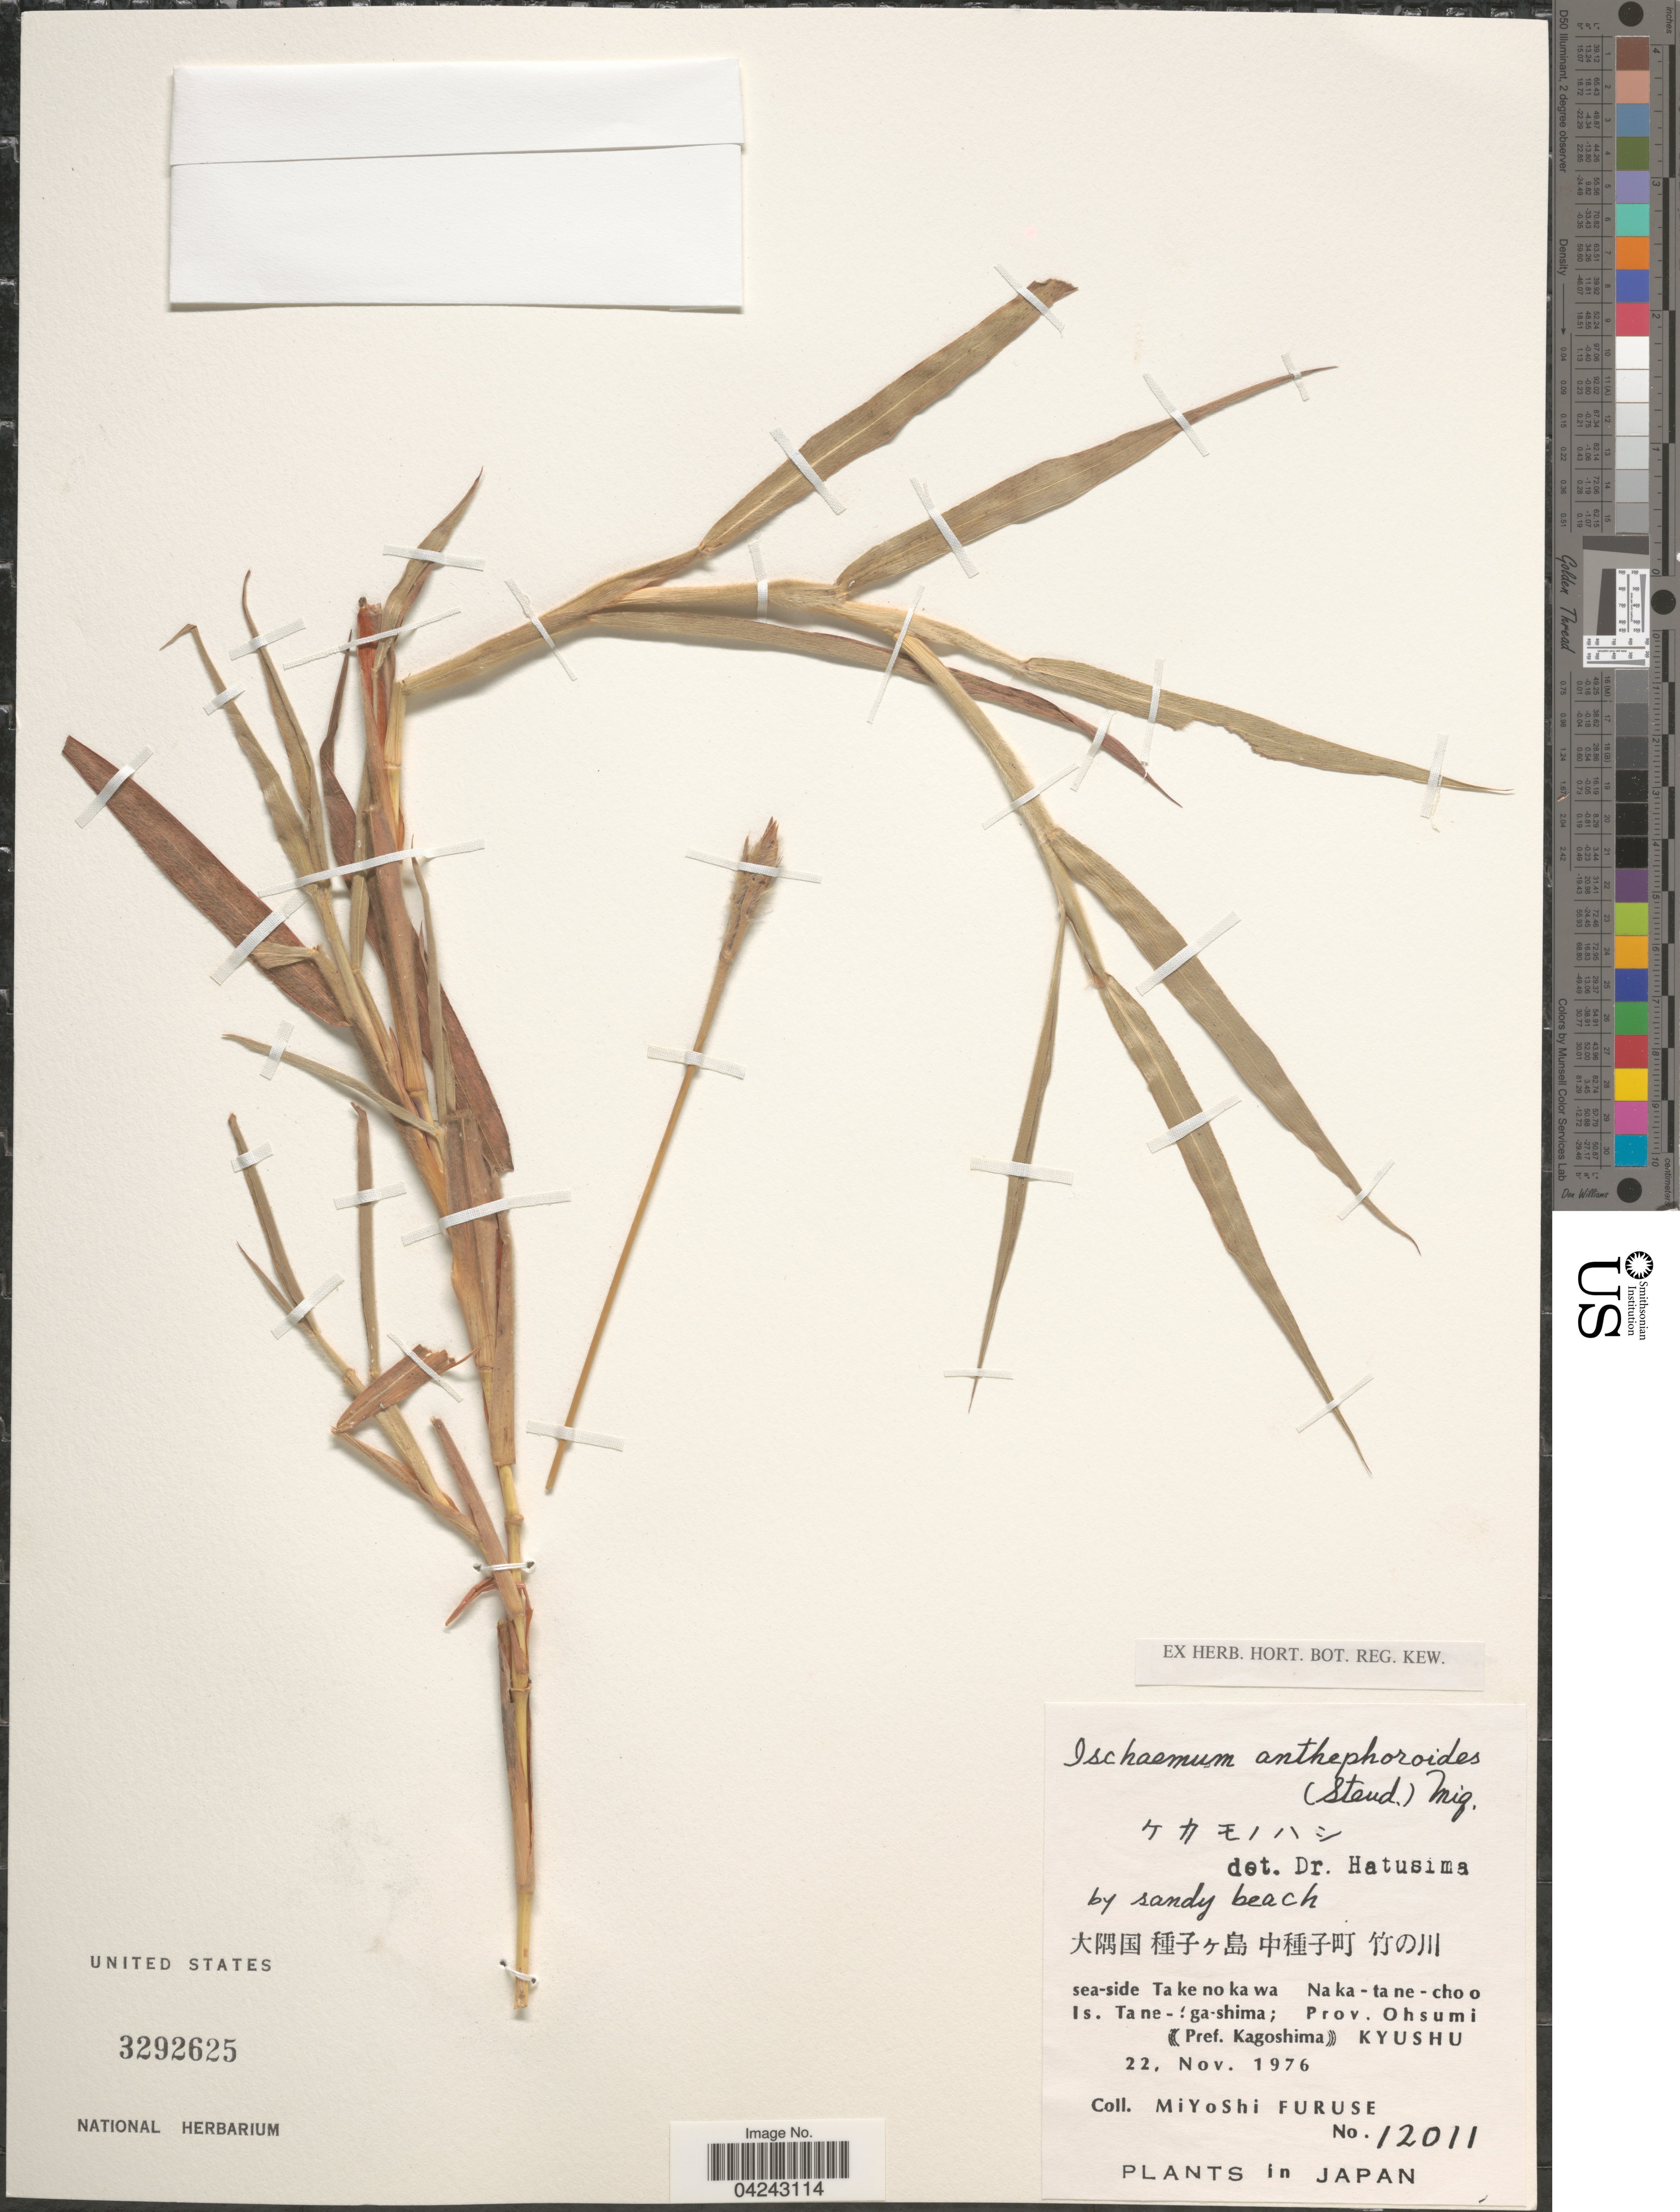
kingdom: Plantae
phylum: Tracheophyta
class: Liliopsida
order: Poales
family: Poaceae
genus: Ischaemum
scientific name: Ischaemum anthephoroides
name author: (Steud.) Miq.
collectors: M. Furuse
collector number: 12011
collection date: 1976-11-22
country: Japan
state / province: Kagosima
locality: Sea-side Takenokawa Naka-tane-choo Is. Tane-;ga-shima; Prov. Ohsumi, "Pref. Kagoshima" Kyushu.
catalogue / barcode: US 3292625